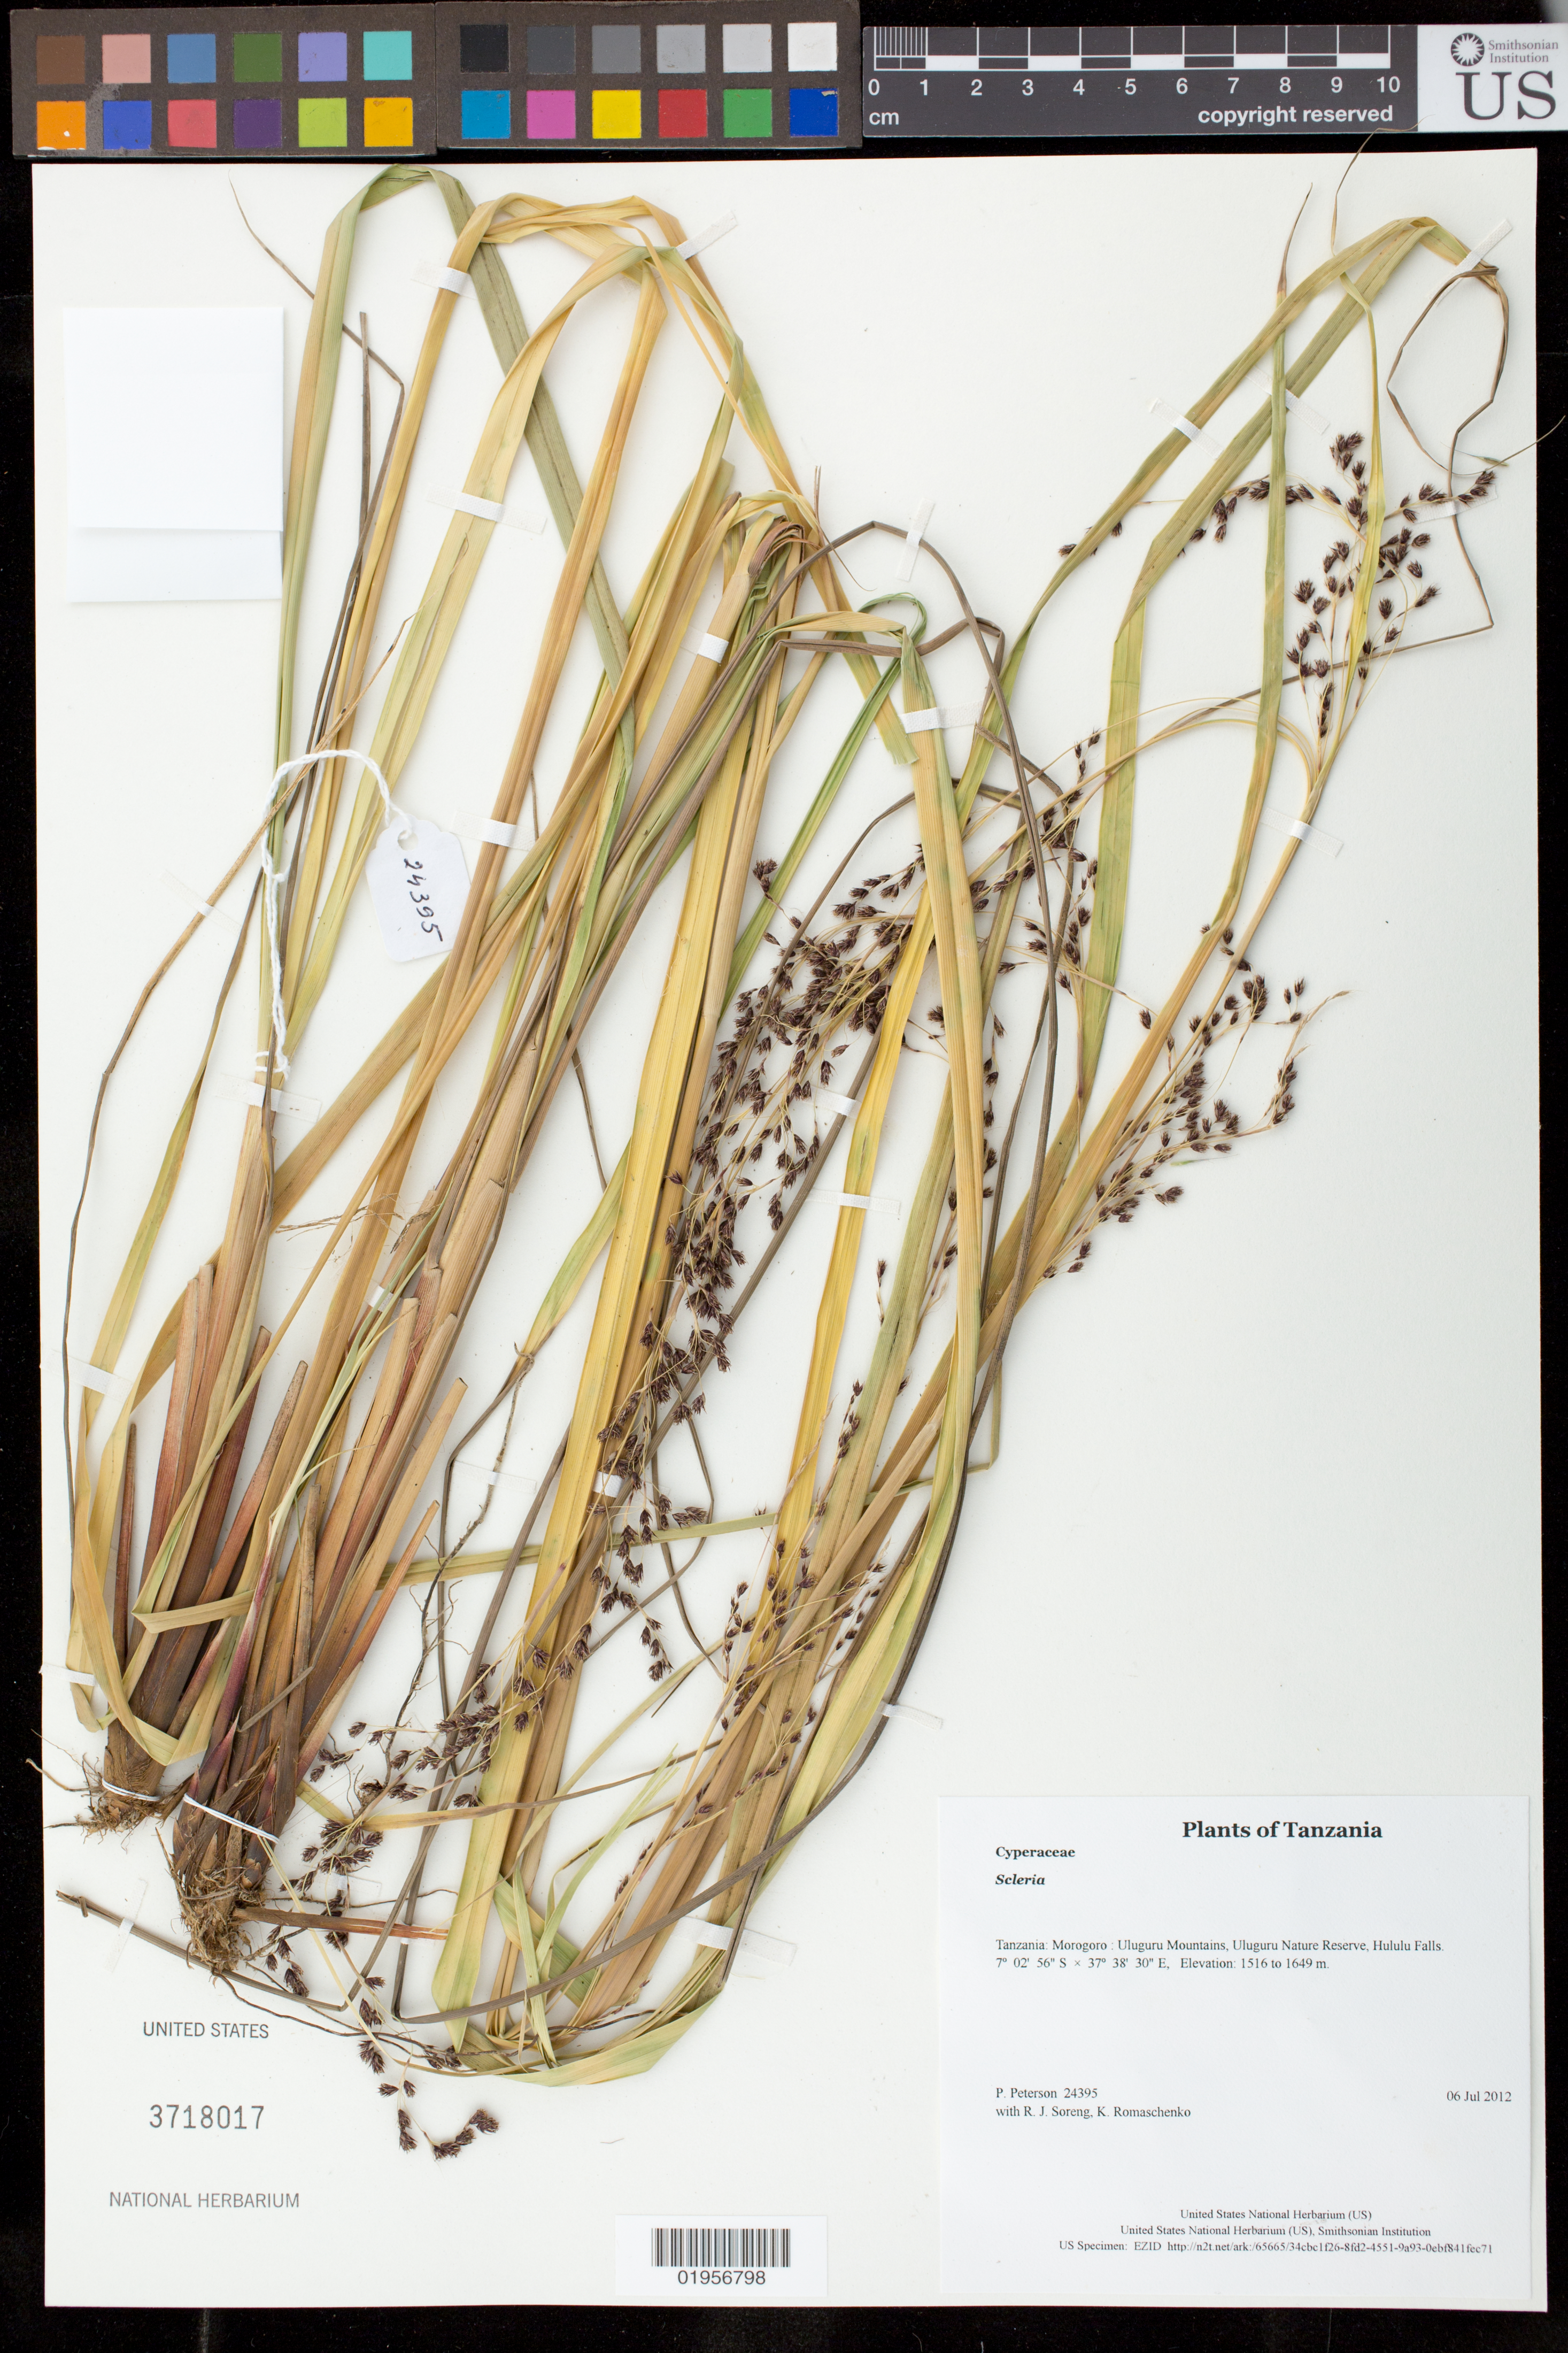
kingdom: Plantae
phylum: Tracheophyta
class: Liliopsida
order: Poales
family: Cyperaceae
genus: Coleochloa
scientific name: Coleochloa microcephala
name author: Nelmes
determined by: Strong, Mark T., (BOT), Smithsonian Institution - National Museum of Natural History (UNITED STATES)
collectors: P. M. Peterson, R. J. Soreng & K. Romaschenko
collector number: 24395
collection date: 2012-07-06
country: Tanzania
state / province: Morogoro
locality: Uluguru Mountains, Uluguru Nature Reserve, Hululu Falls.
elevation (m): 1516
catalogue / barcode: US 3718017